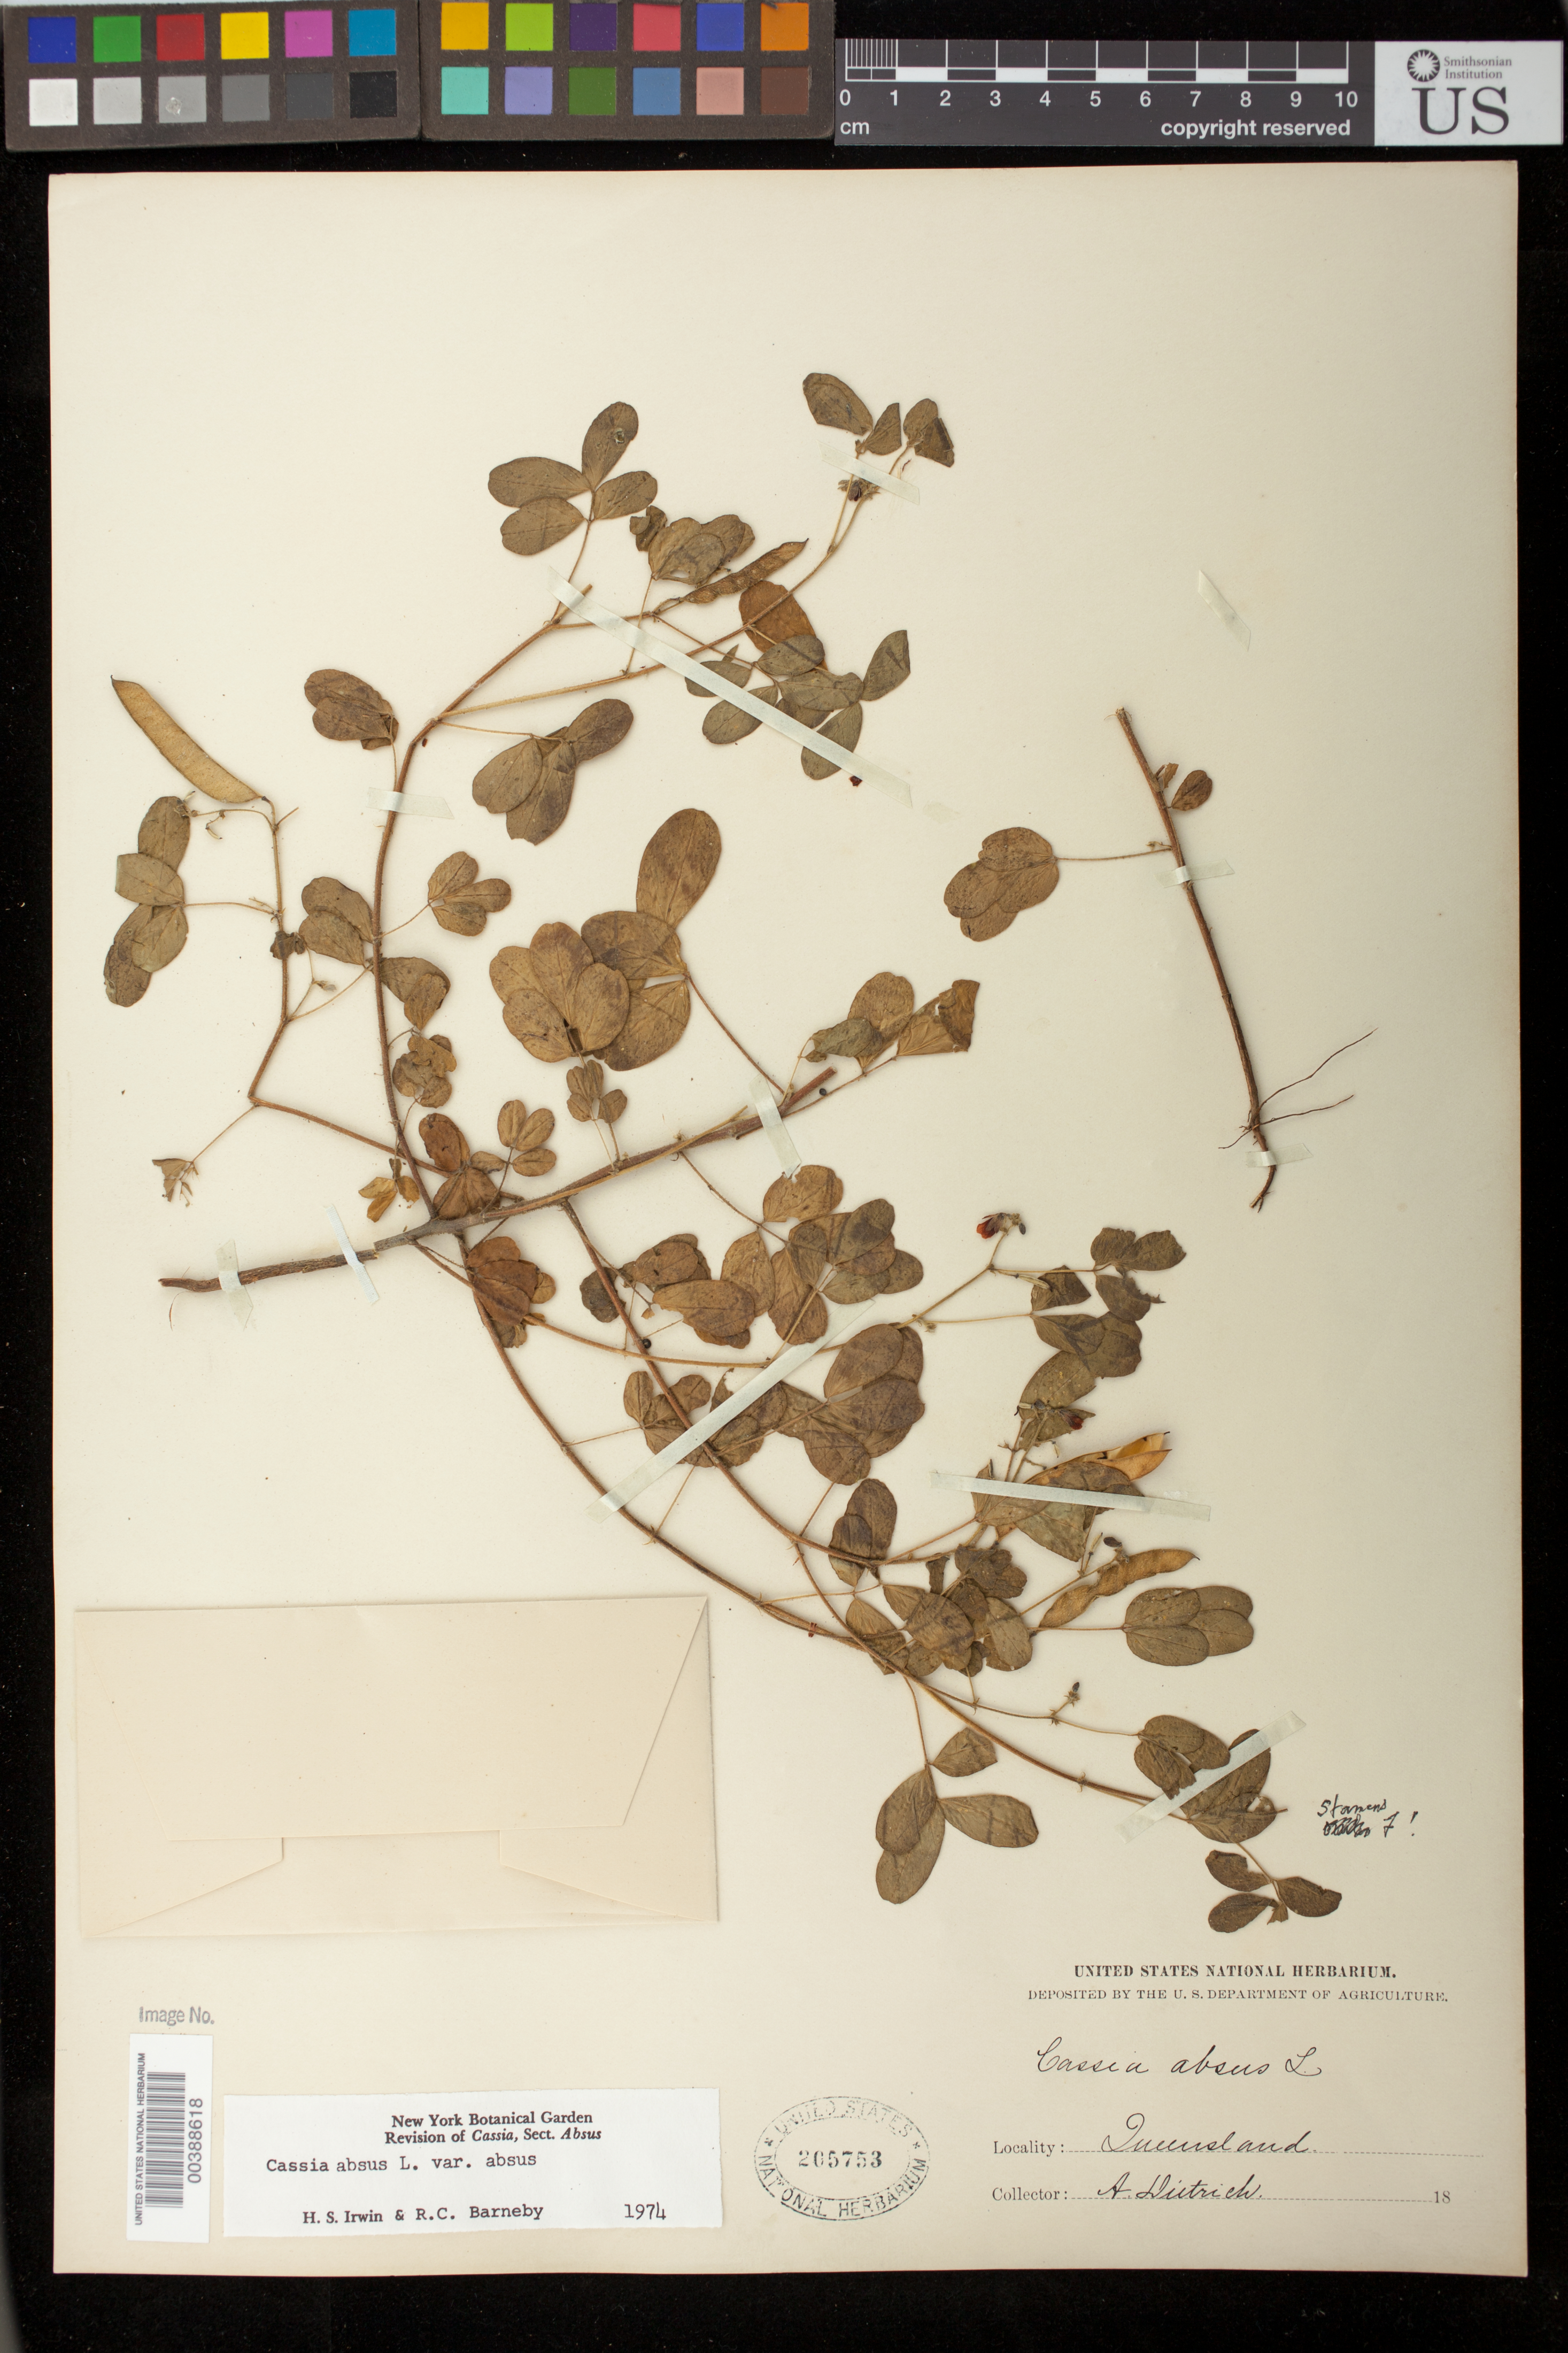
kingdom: Plantae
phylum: Tracheophyta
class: Magnoliopsida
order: Fabales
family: Fabaceae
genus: Chamaecrista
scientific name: Chamaecrista absus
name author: (L.) H.S. Irwin & Barneby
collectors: A. Dietrich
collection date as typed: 18--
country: Australia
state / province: Queensland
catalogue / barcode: US 205753